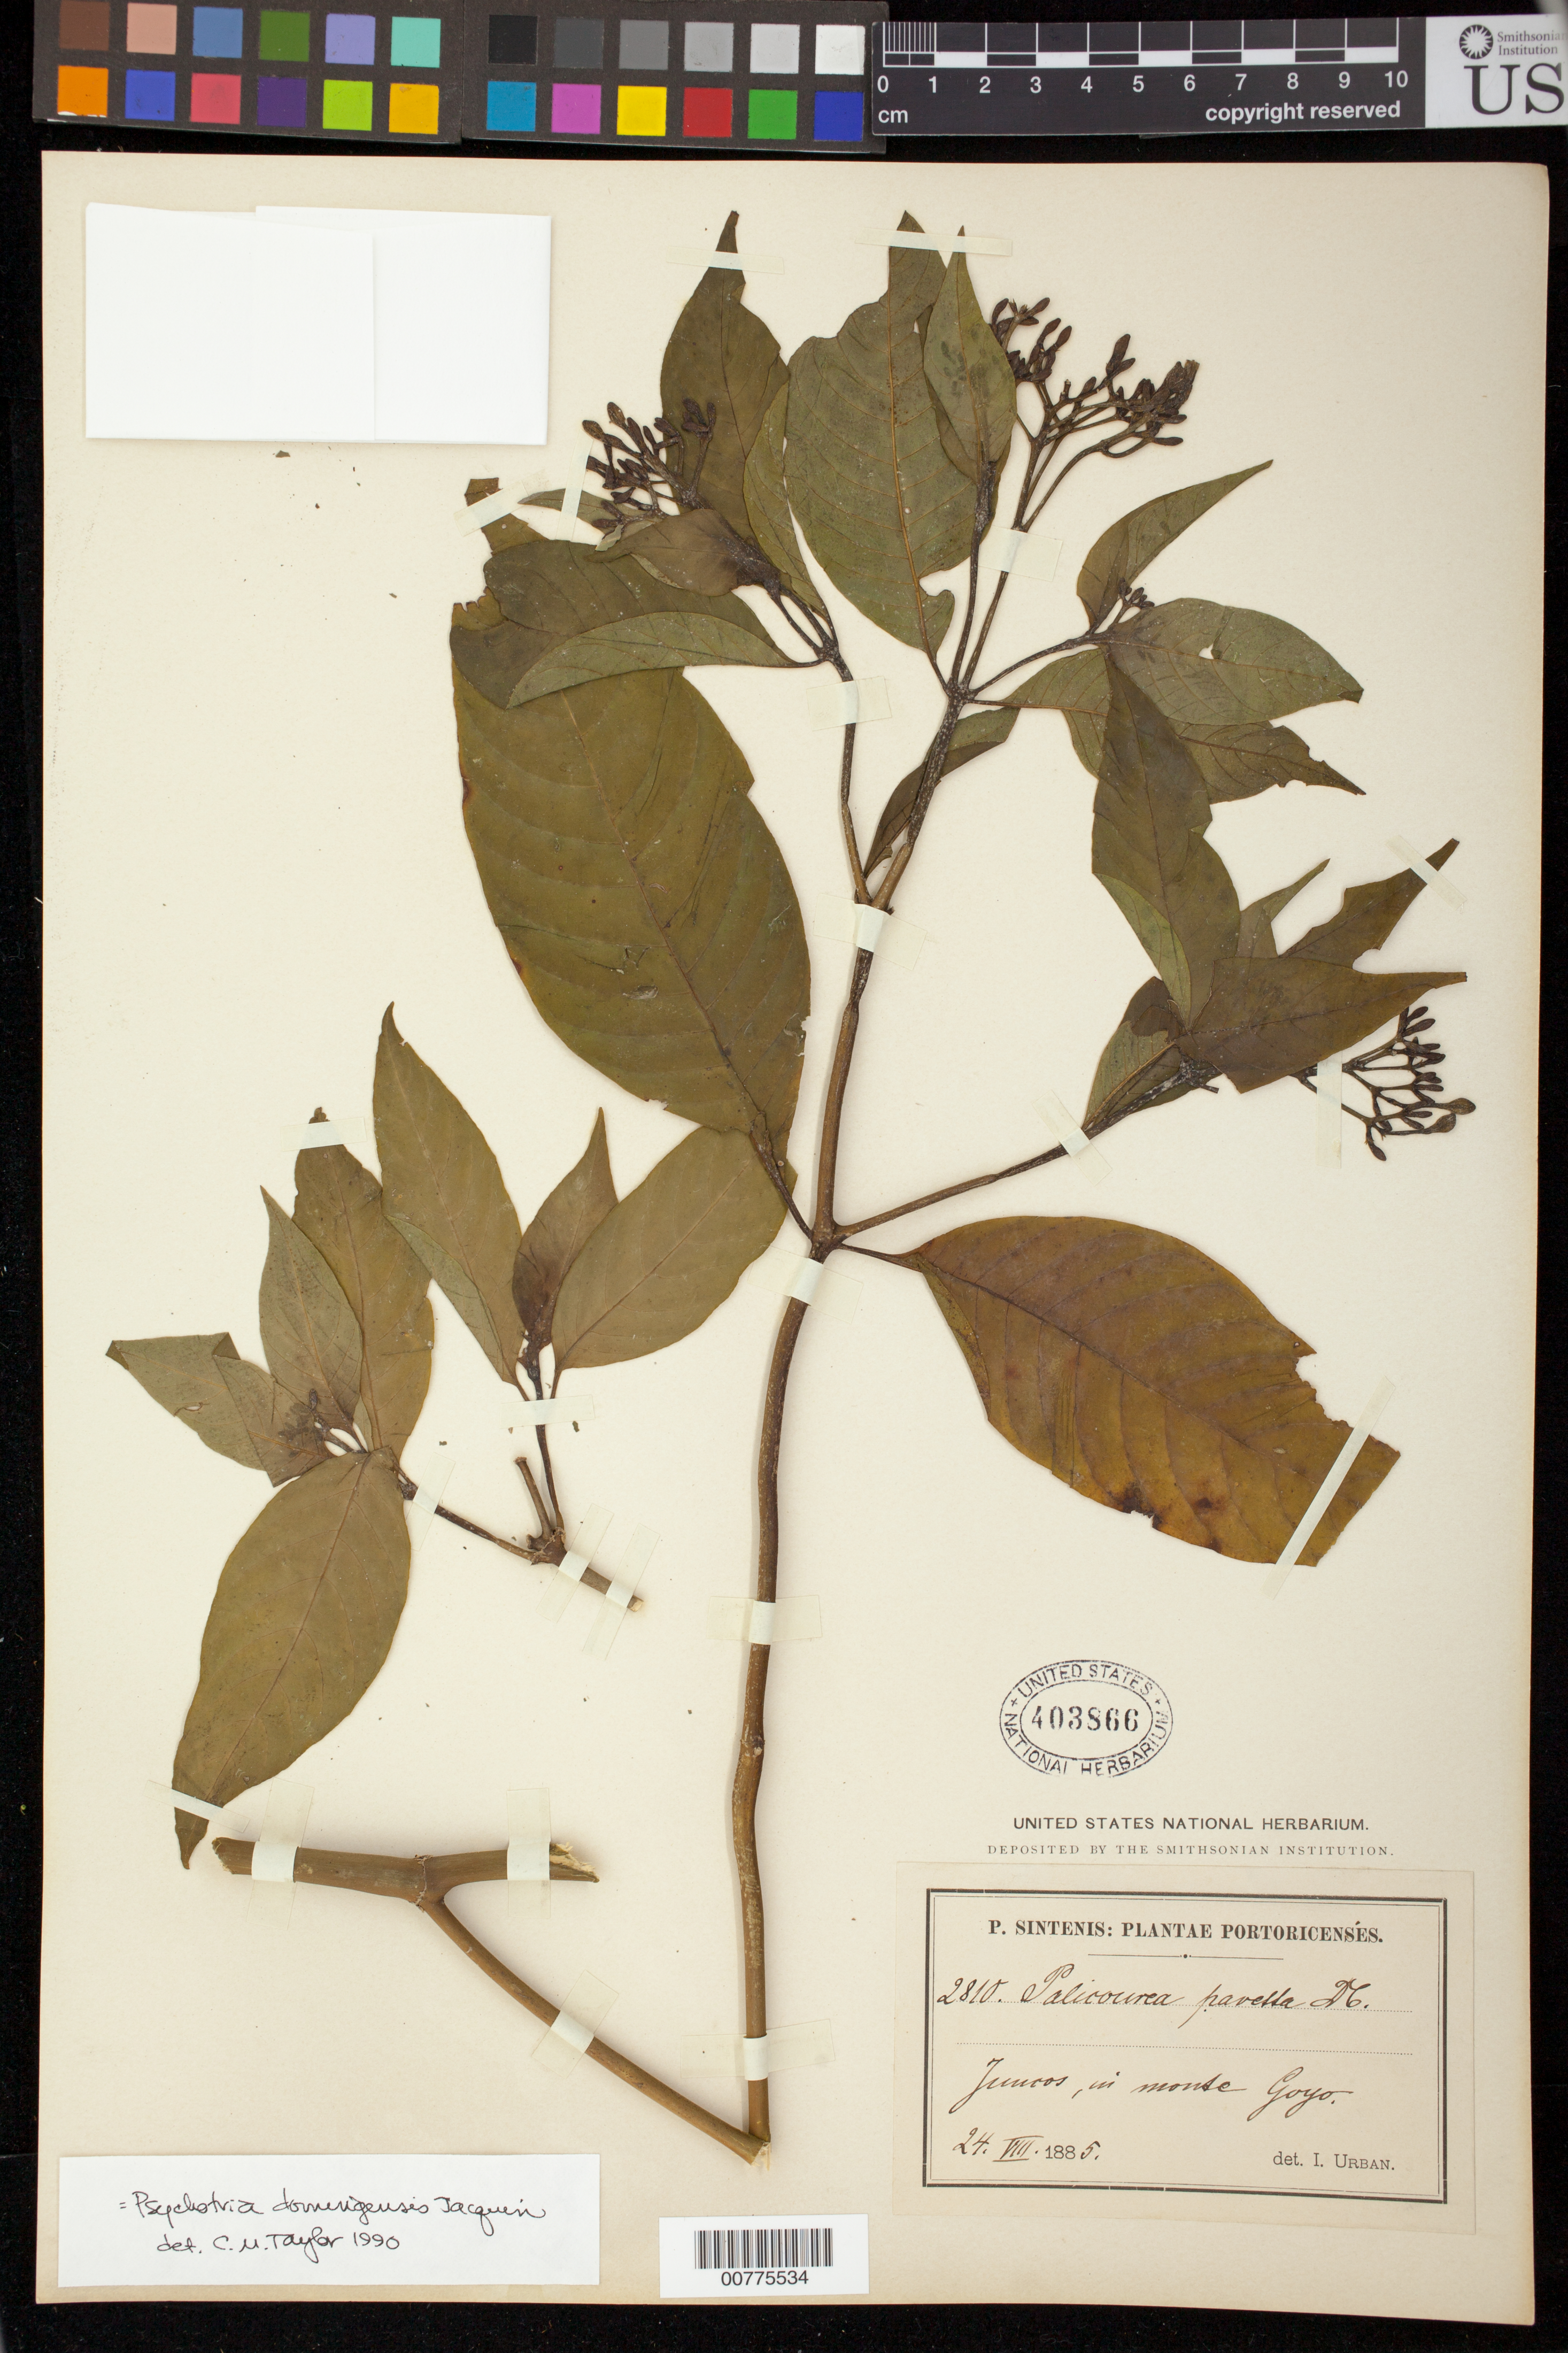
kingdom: Plantae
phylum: Tracheophyta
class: Magnoliopsida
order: Gentianales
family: Rubiaceae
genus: Psychotria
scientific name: Psychotria pseudopavetta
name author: Bello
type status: Isoneotype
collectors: P. Sintenis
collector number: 2810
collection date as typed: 24 Aug 1885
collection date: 1885-08-24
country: Puerto Rico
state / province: Juncos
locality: Juncos, in monte Goyo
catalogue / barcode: US 403866